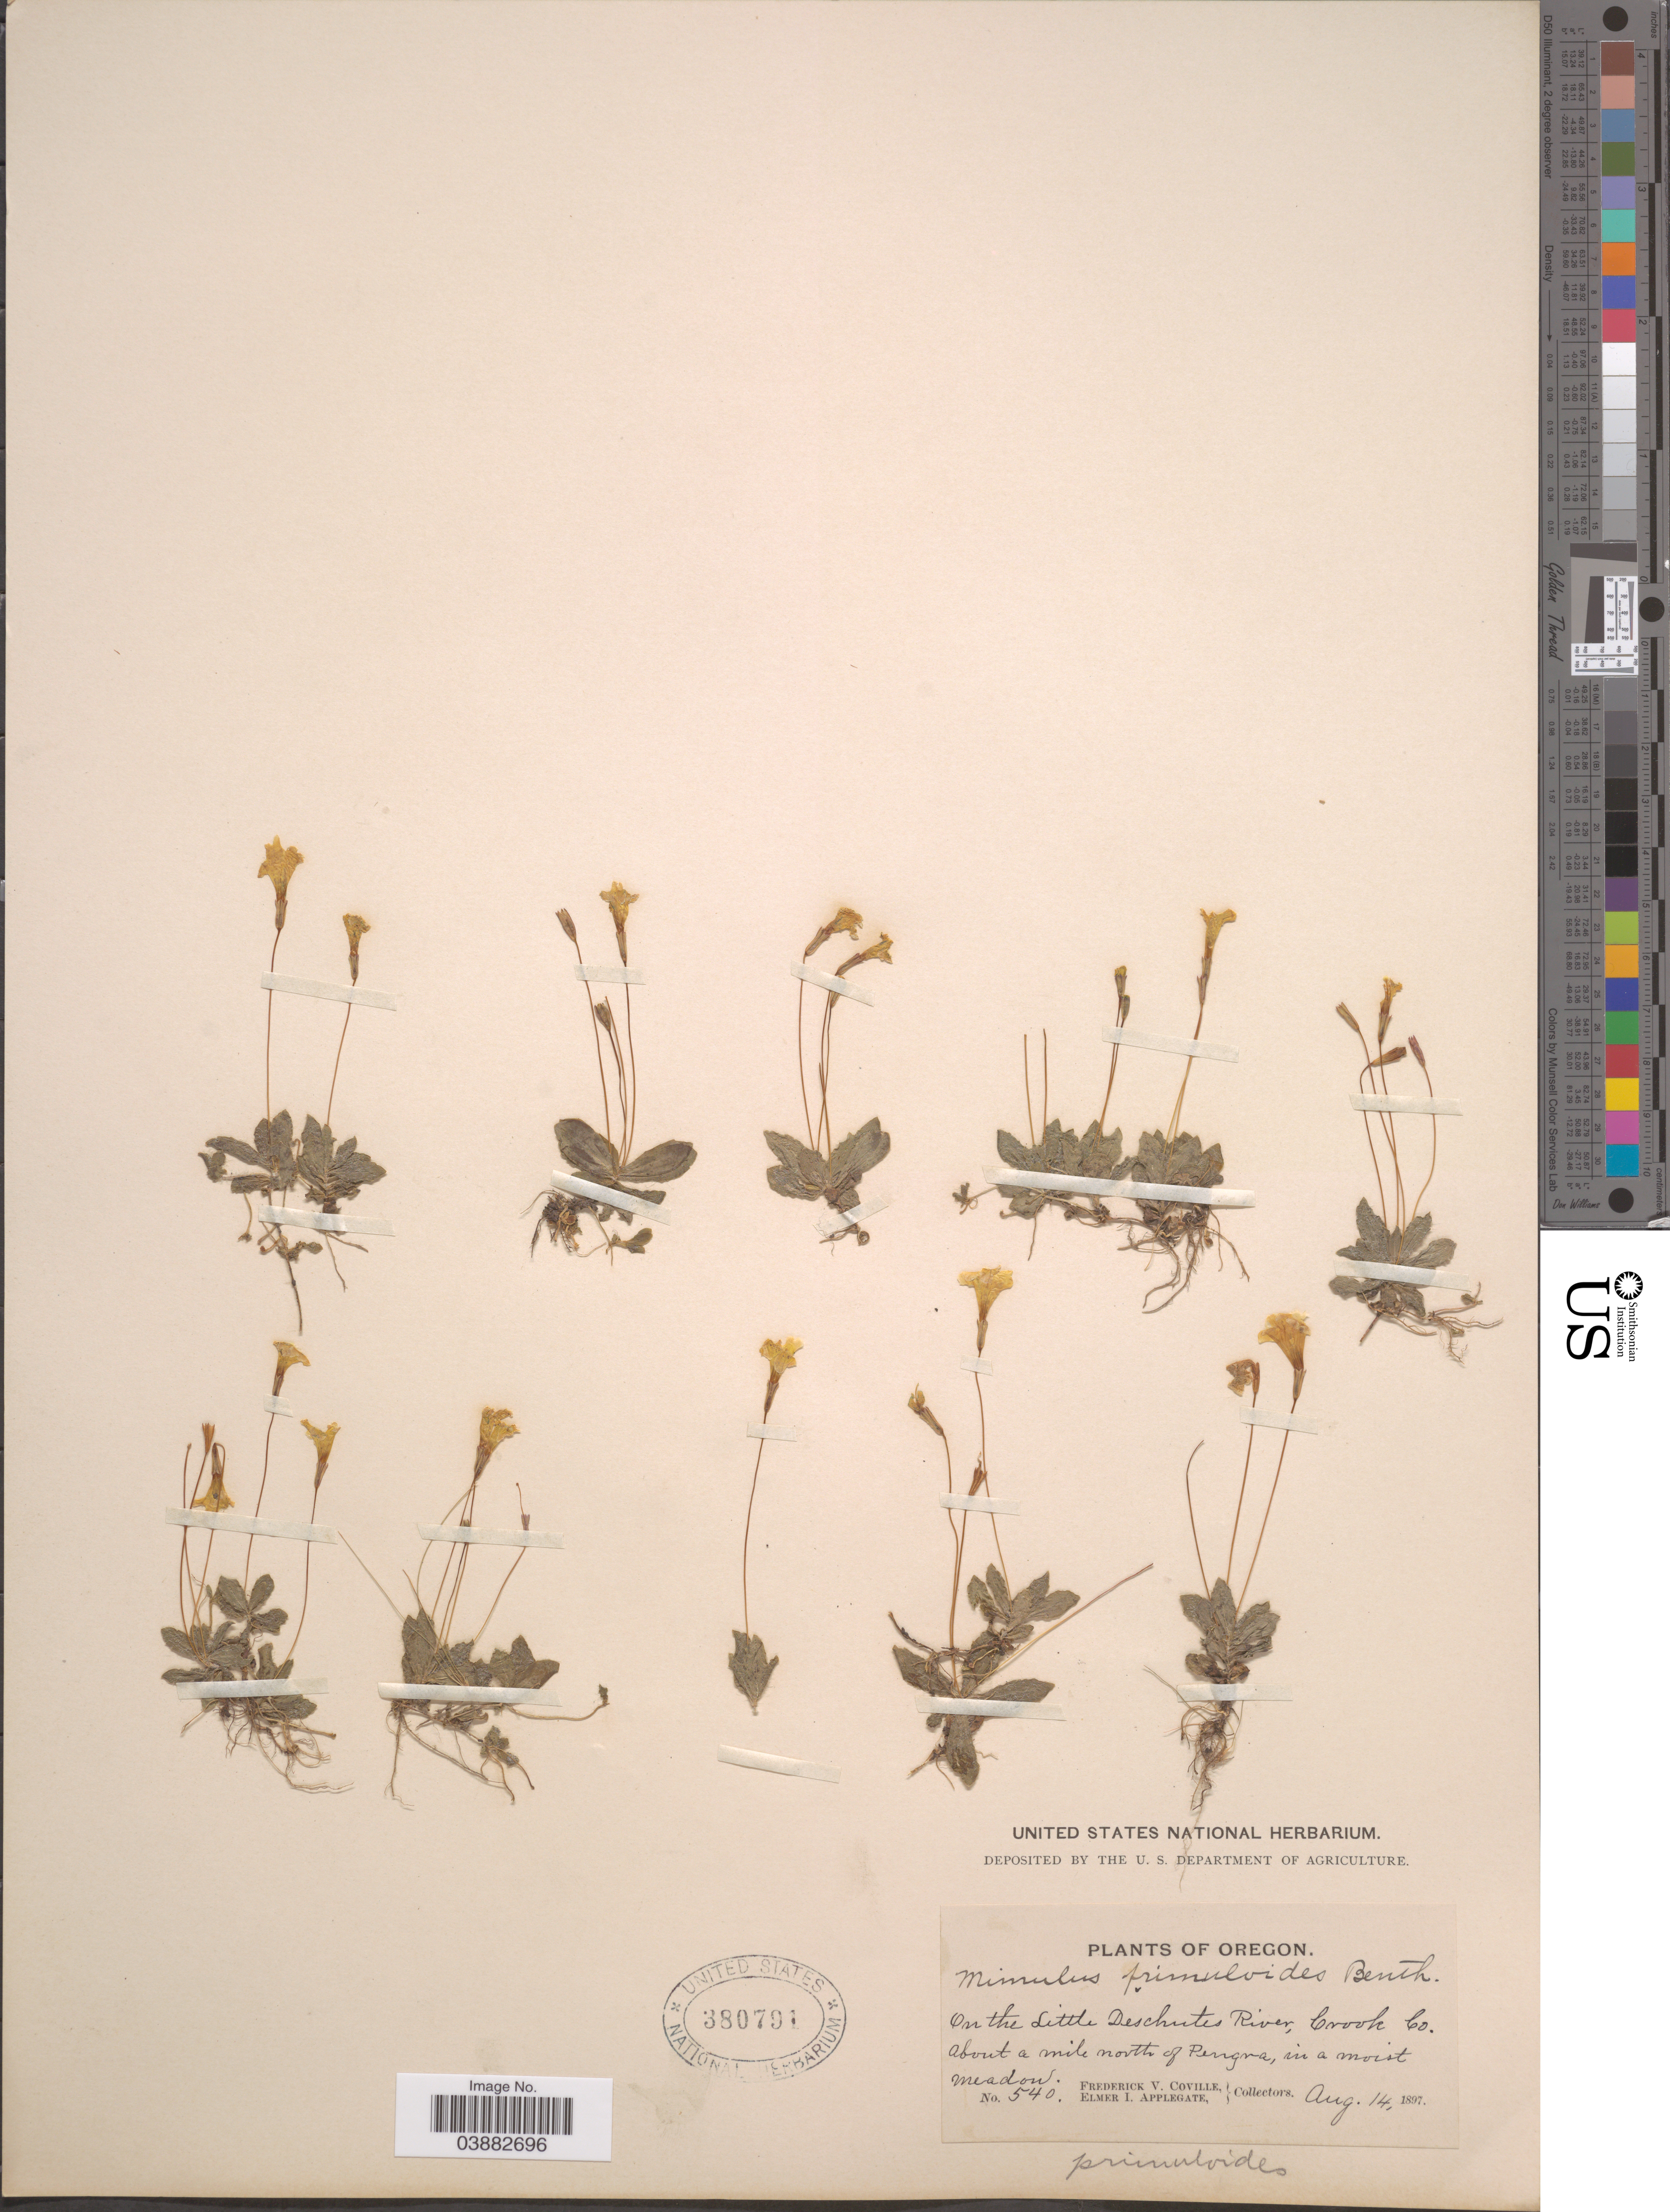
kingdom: Plantae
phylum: Tracheophyta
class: Magnoliopsida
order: Lamiales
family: Phrymaceae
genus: Mimulus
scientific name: Mimulus primuloides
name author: Benth.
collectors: F. V. Coville & E. I. Applegate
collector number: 540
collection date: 1897-08-14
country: United States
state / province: Oregon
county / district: Crook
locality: On the Little Deschutes River, Crook Co. About a mile north of Pengra, in a moist meadow.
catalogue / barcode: US 380791